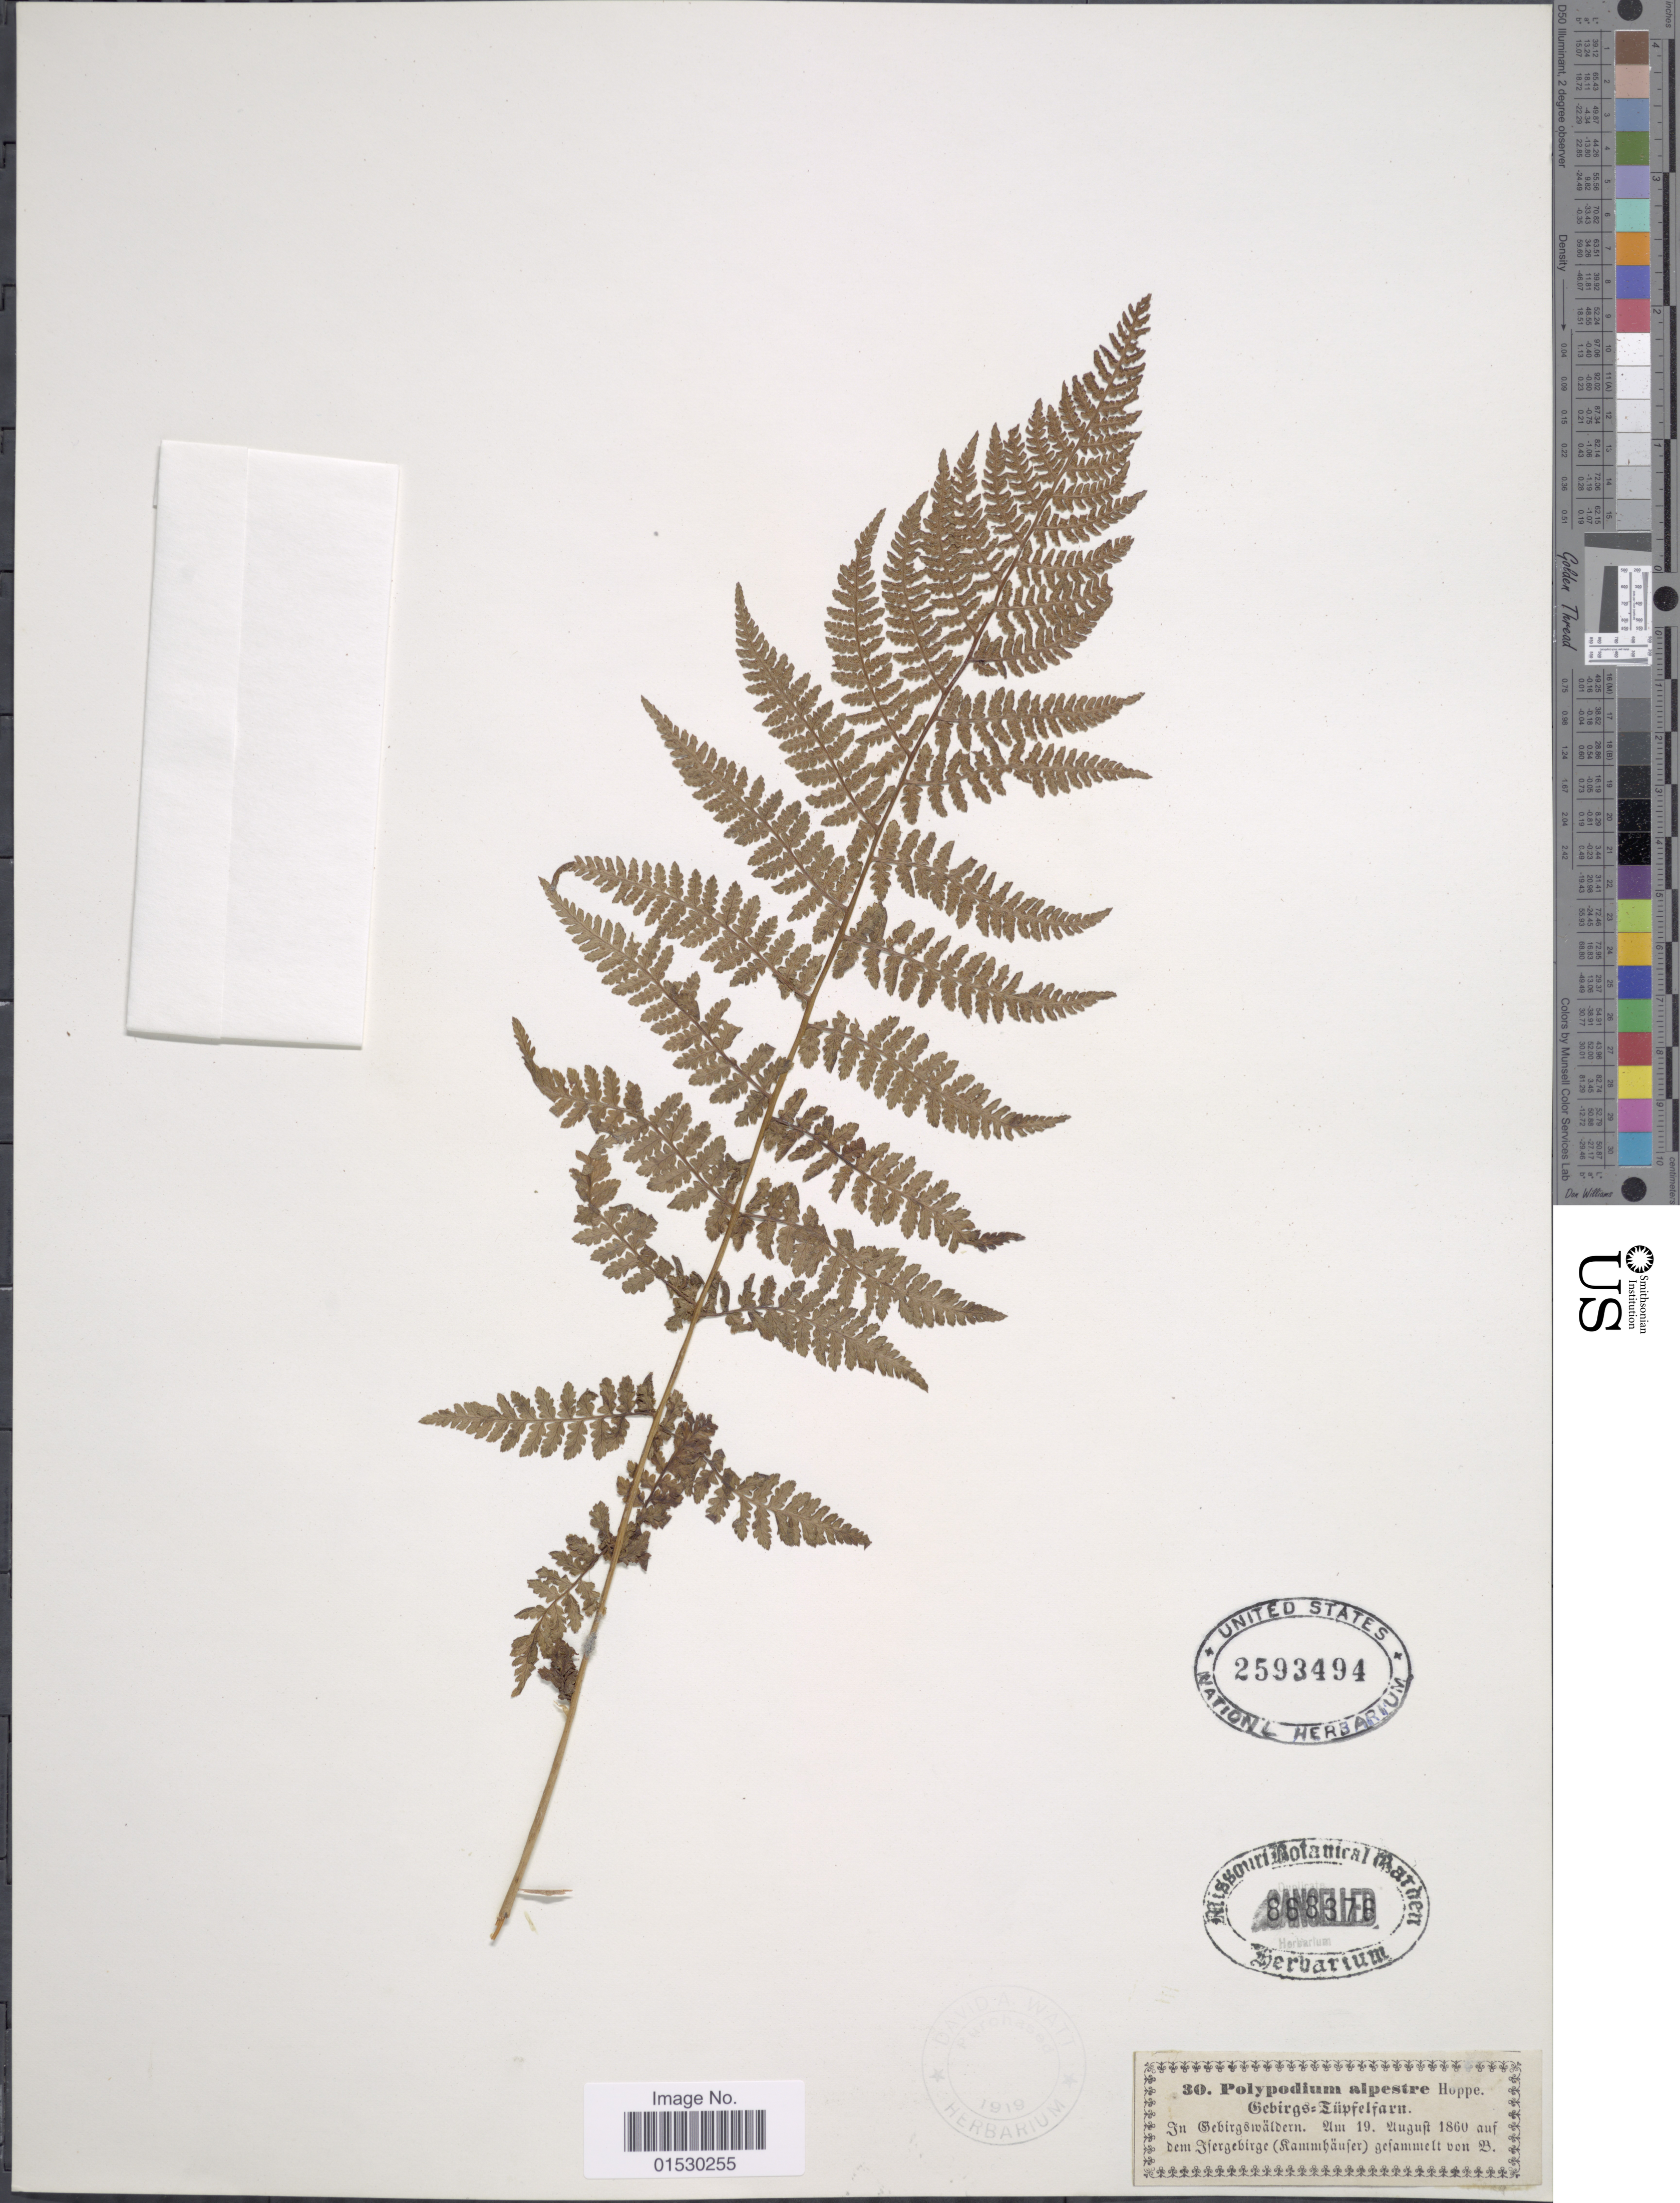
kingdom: Plantae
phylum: Tracheophyta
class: Polypodiopsida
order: Polypodiales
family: Athyriaceae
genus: Athyrium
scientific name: Athyrium alpestre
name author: (Hoppe) Rylands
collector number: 30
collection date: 1860-08-19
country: Germany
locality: Tebirgse Tupelfarn, im Gebirgswaldern, dem Tiergebirge (Rammbaufer) gefammelt von 23 [interpreted]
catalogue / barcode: US 2593494